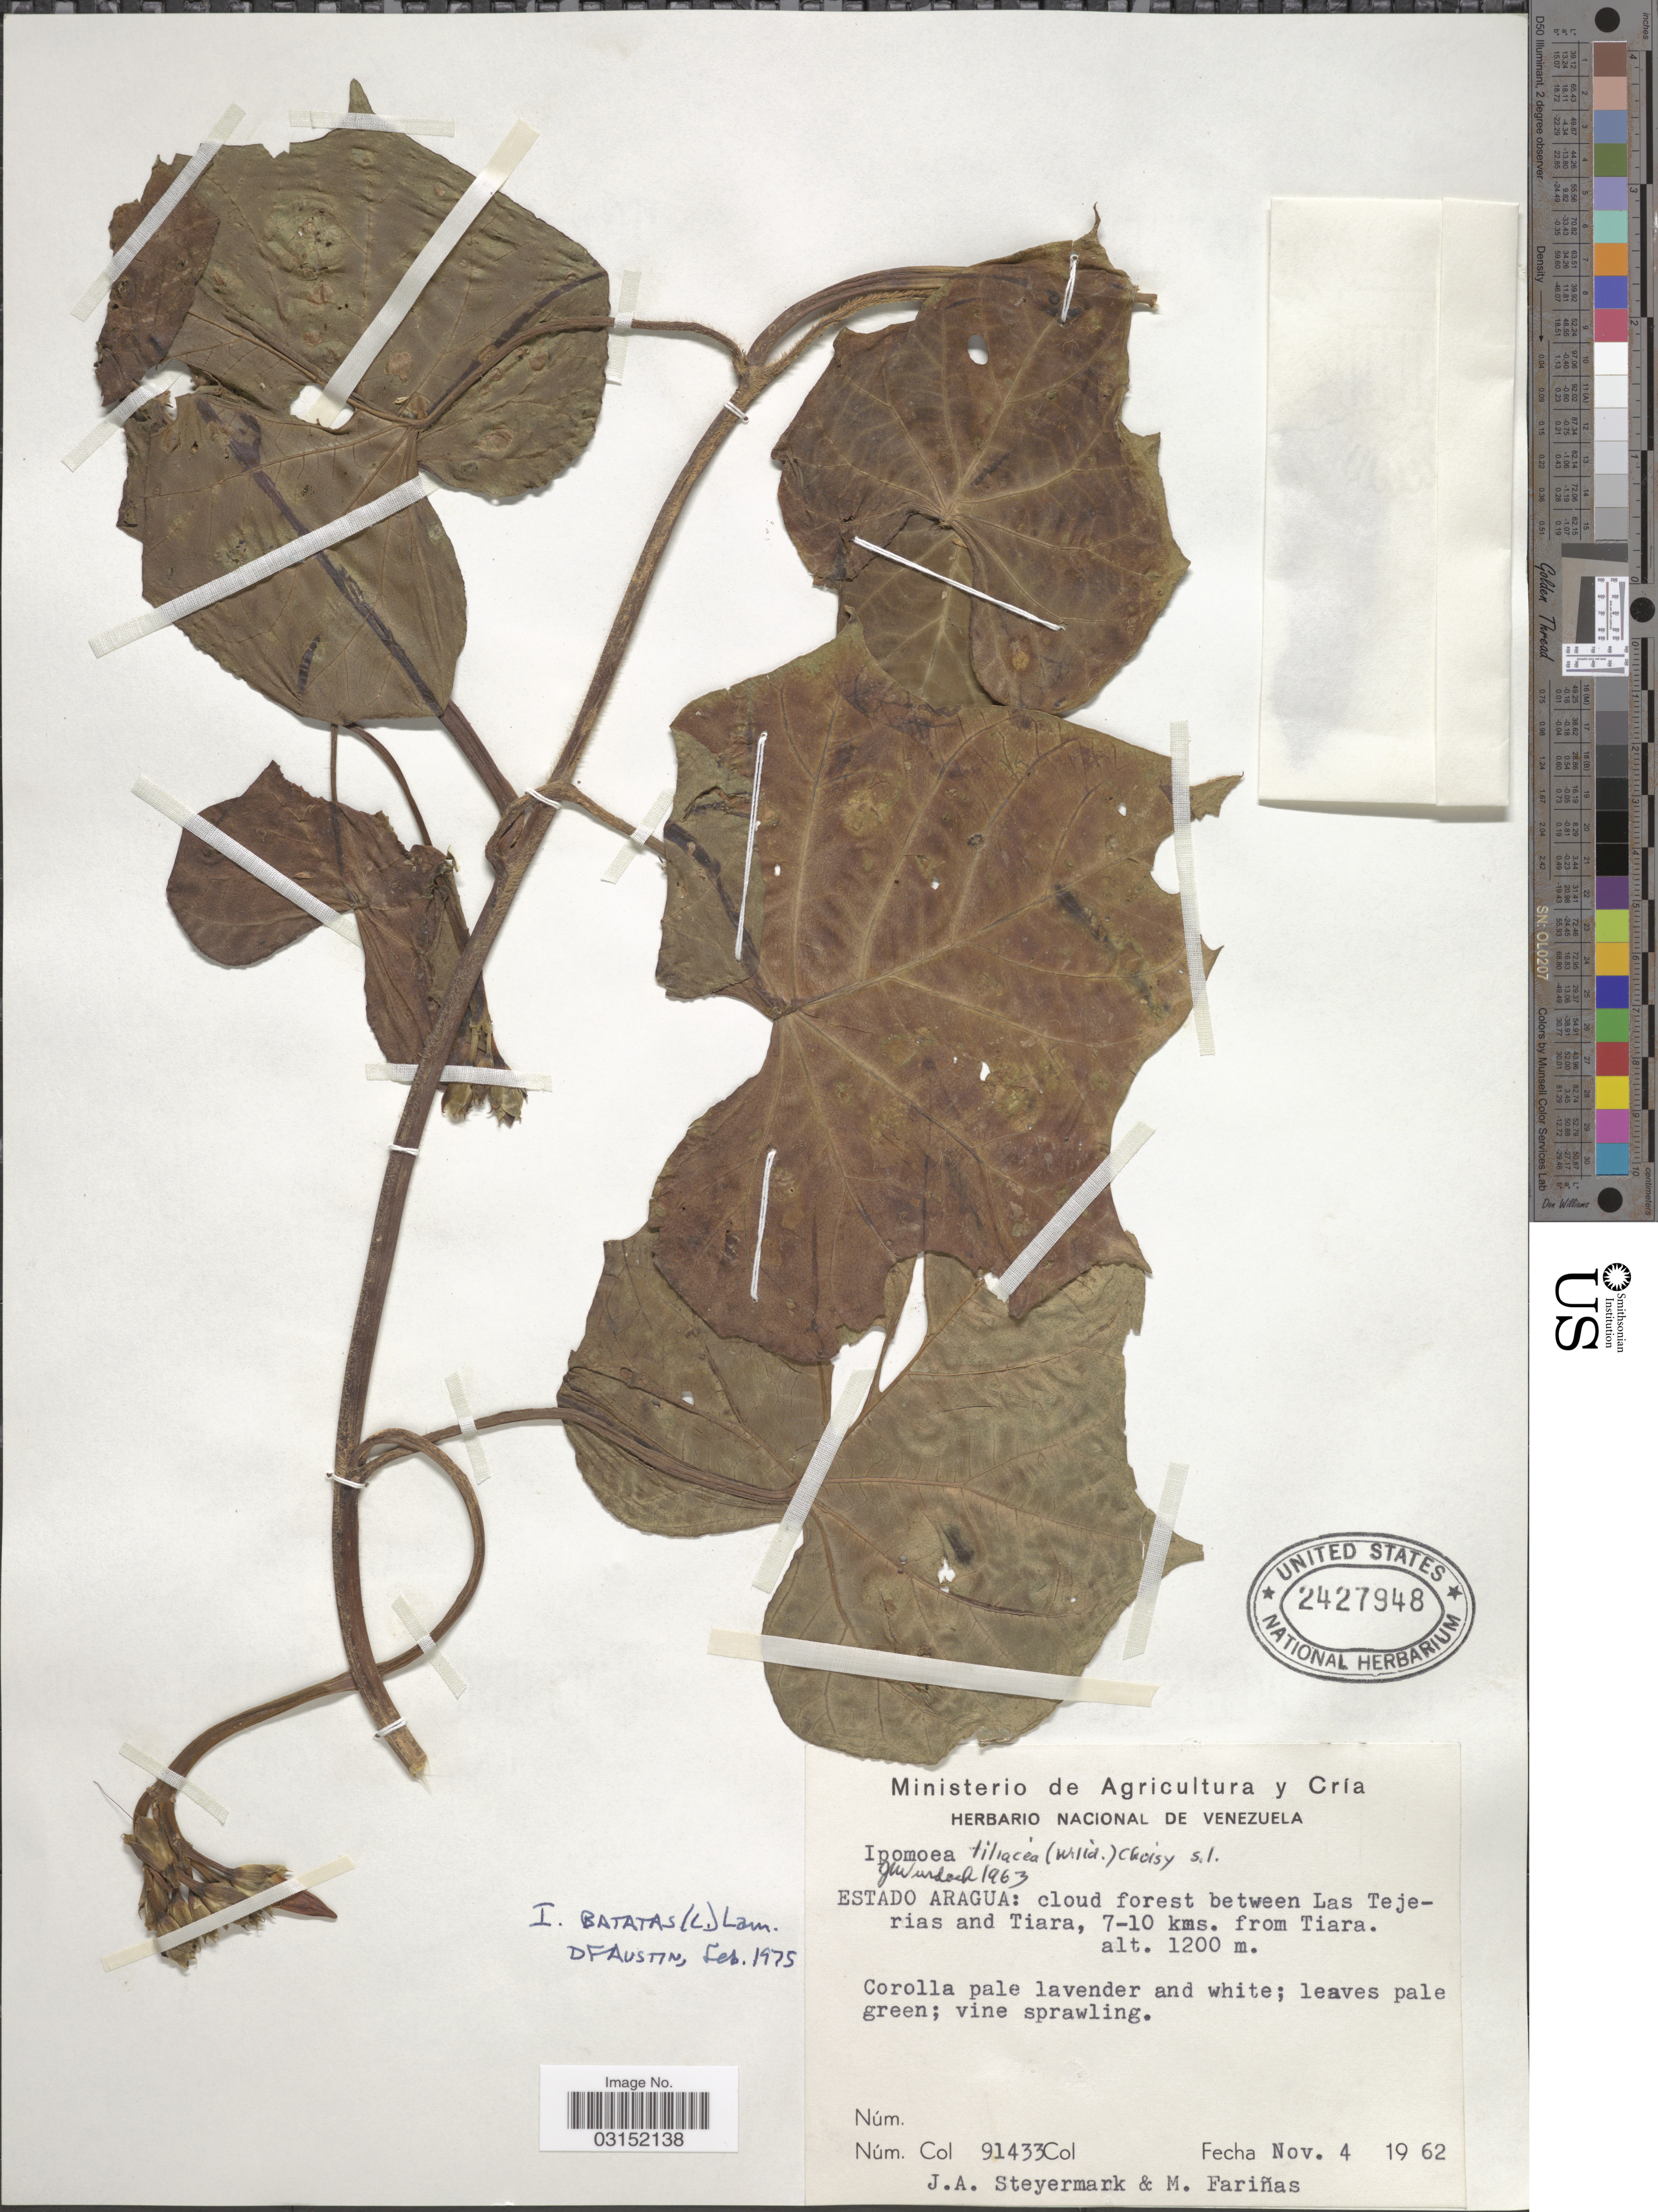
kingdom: Plantae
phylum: Tracheophyta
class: Magnoliopsida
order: Solanales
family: Convolvulaceae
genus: Ipomoea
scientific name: Ipomoea batatas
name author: (L.) Lam.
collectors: J. Steyermark & M. Fariñas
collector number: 91433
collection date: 1962-11-04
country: Venezuela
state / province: Aragua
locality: Cloud forest between Las Tejerias and Tiara, 7-10 kms. from Tiara.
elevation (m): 1200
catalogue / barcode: US 2427948